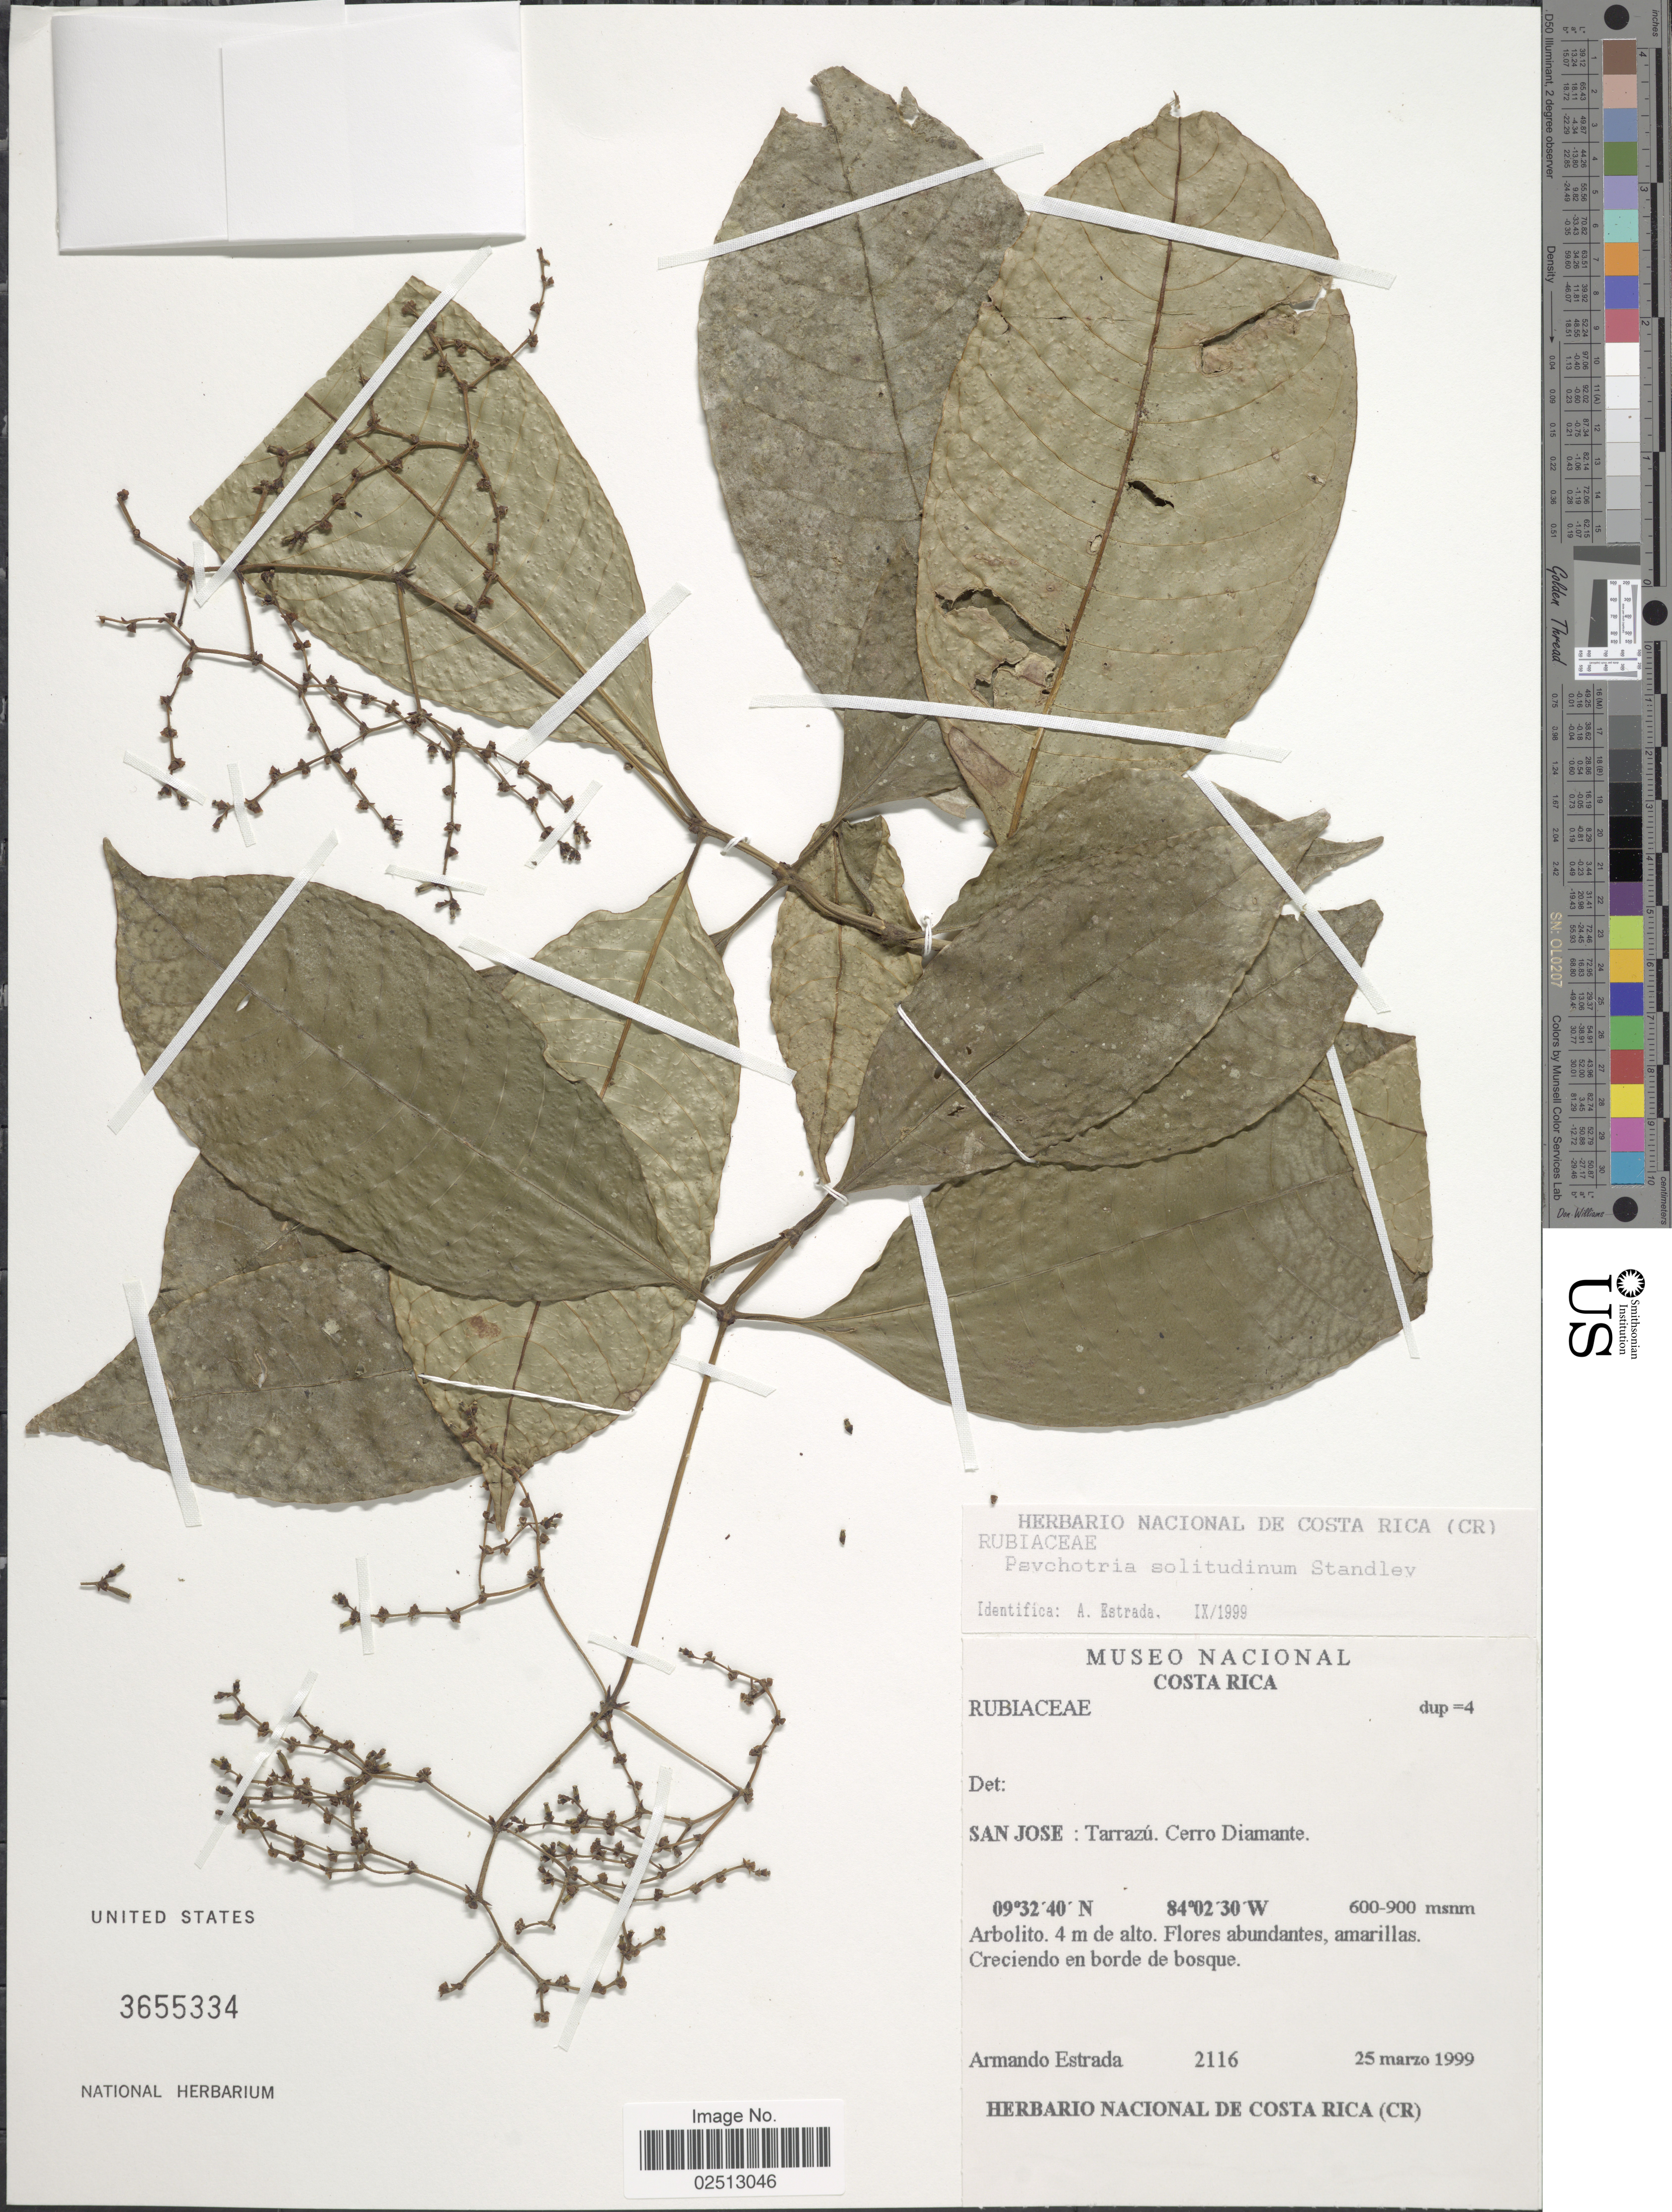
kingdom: Plantae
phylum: Tracheophyta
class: Magnoliopsida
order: Gentianales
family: Rubiaceae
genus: Psychotria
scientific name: Psychotria solitudinum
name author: Standl.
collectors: A. Estrada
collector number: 2116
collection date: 1999-03-25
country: Costa Rica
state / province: San José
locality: San Jose: Tarrazu. Cerro Diamante. Creciendo en borde de bosque.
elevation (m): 600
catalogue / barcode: US 3655334